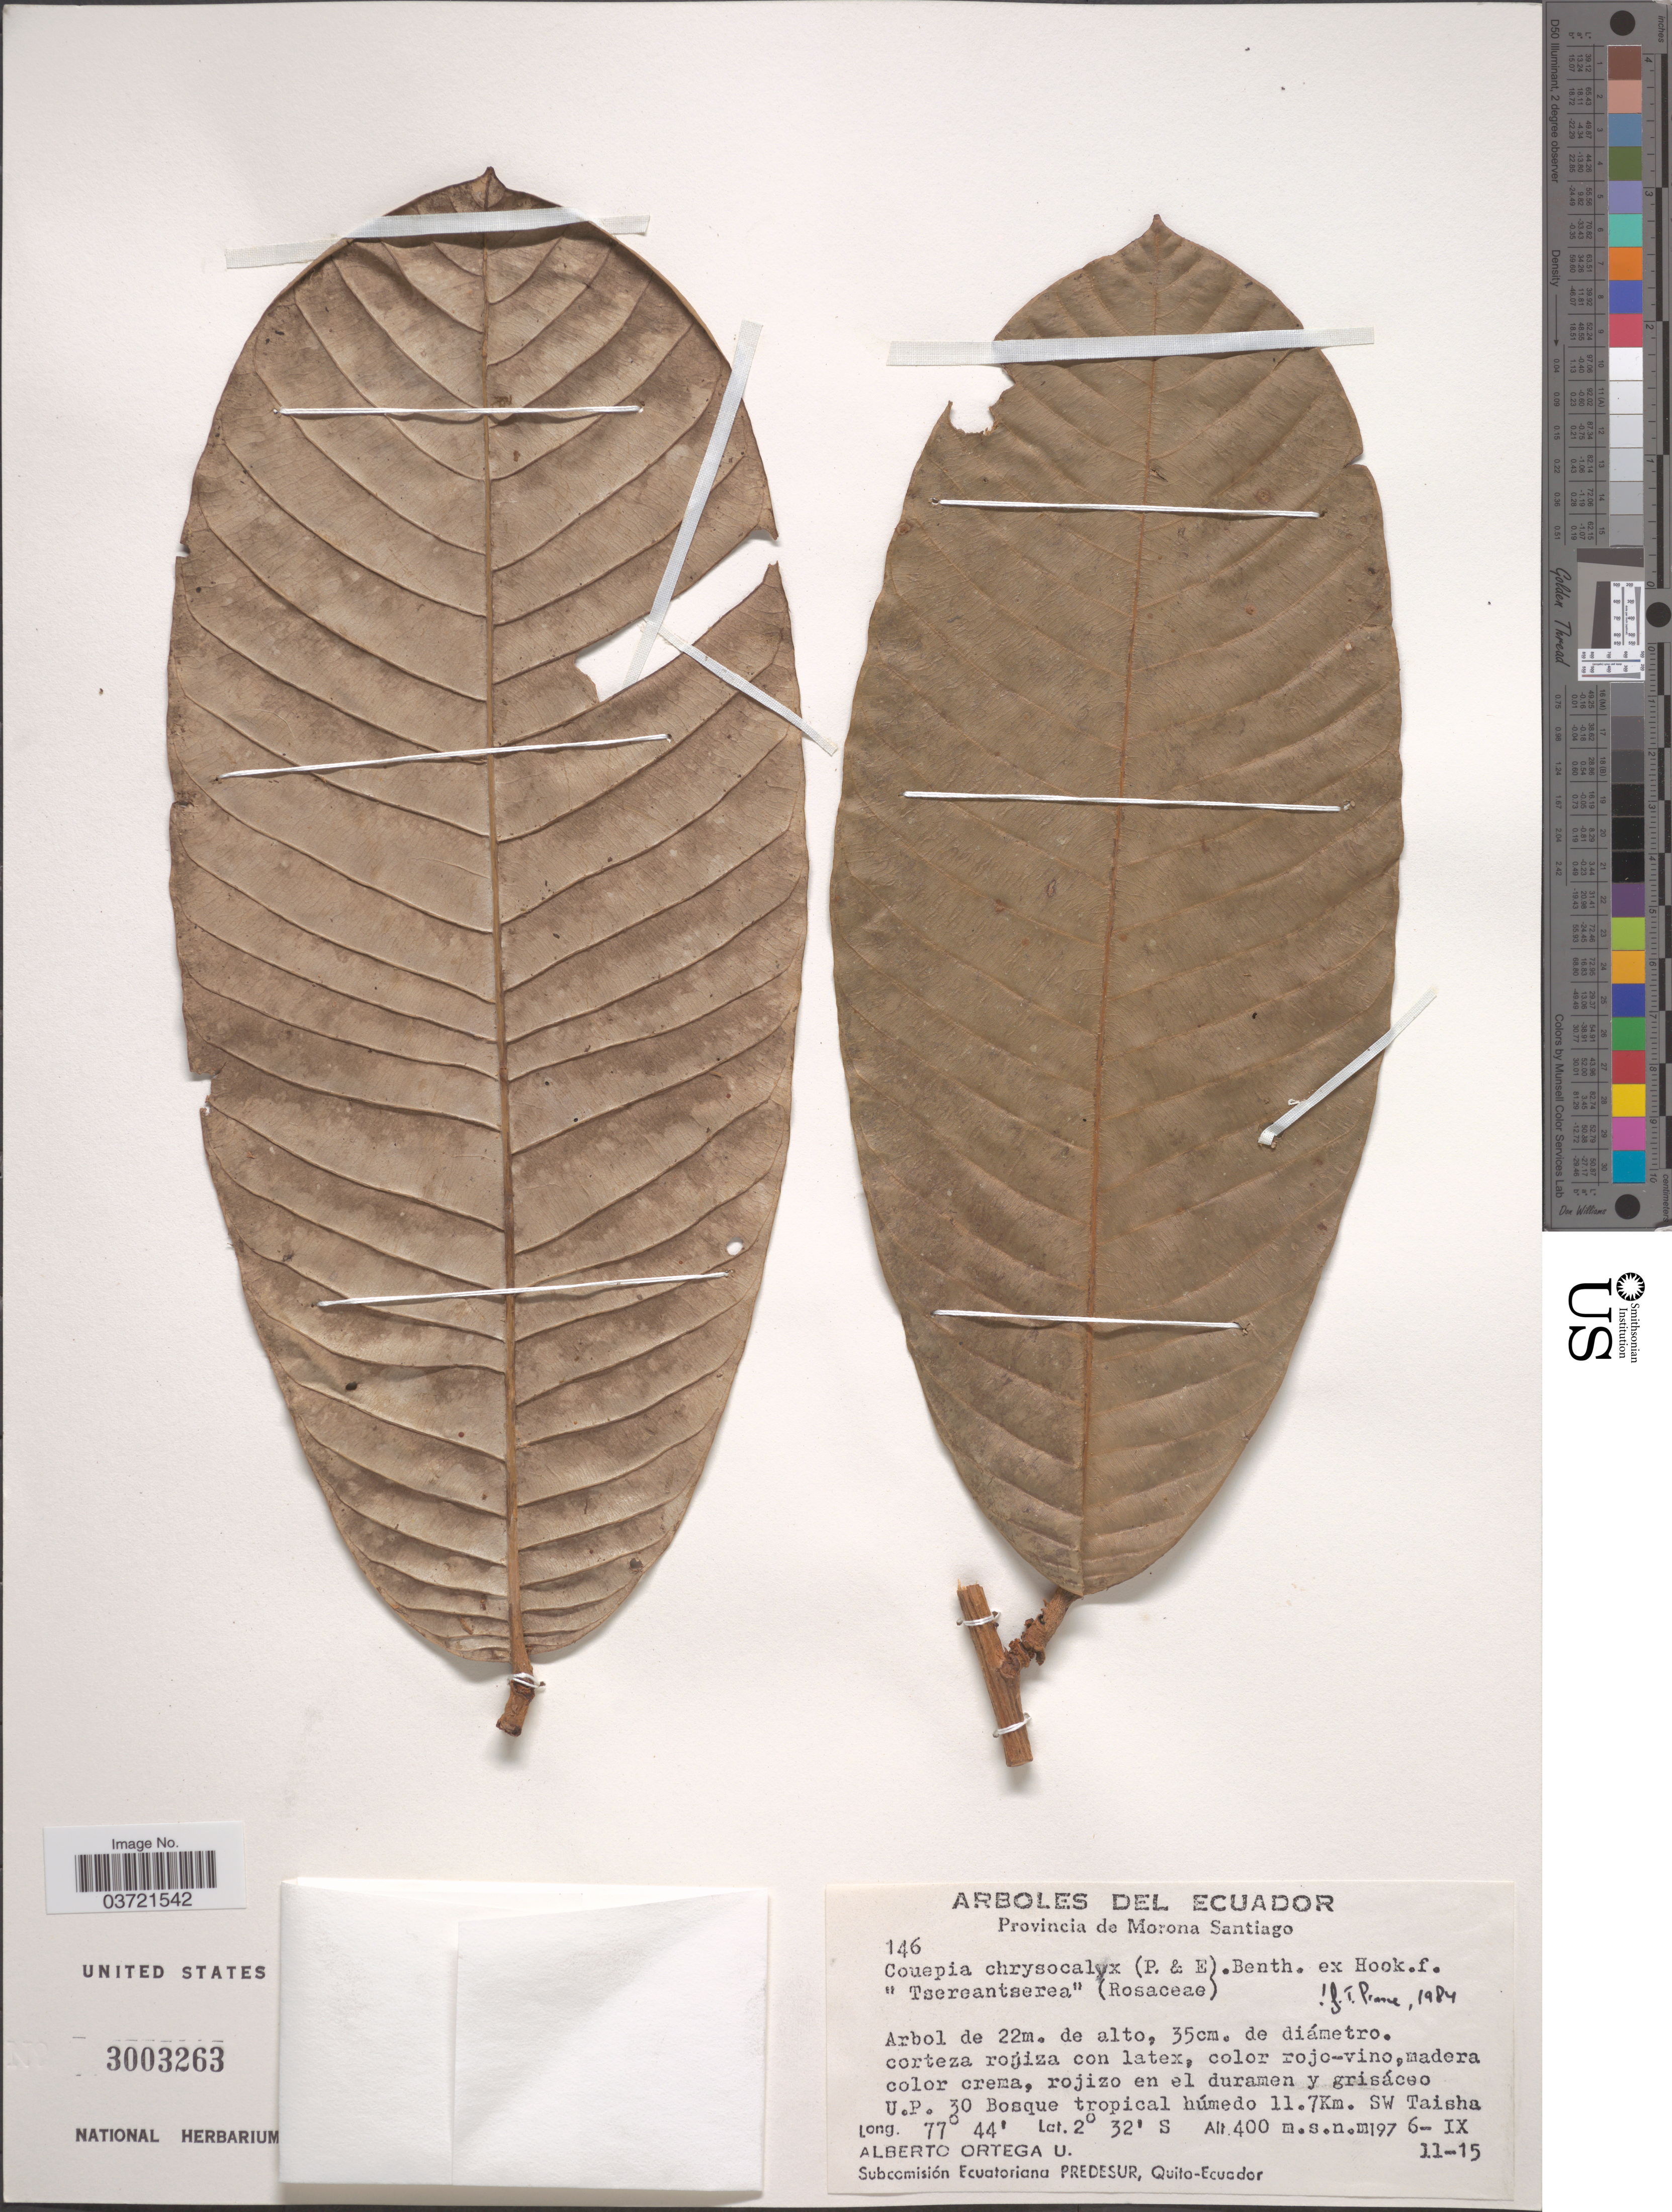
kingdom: Plantae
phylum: Tracheophyta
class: Magnoliopsida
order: Malpighiales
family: Chrysobalanaceae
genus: Couepia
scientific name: Couepia chrysocalyx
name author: (Poepp. & Endl.) Benth.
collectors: A. T. Ortega U.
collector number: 146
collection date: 1976-09-11/1976-09-15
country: Ecuador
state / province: Morona-Santiago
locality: U.P. 30 Bosque tropical húmedo 11.7Km. SW Taisha.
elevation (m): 400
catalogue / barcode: US 3003263